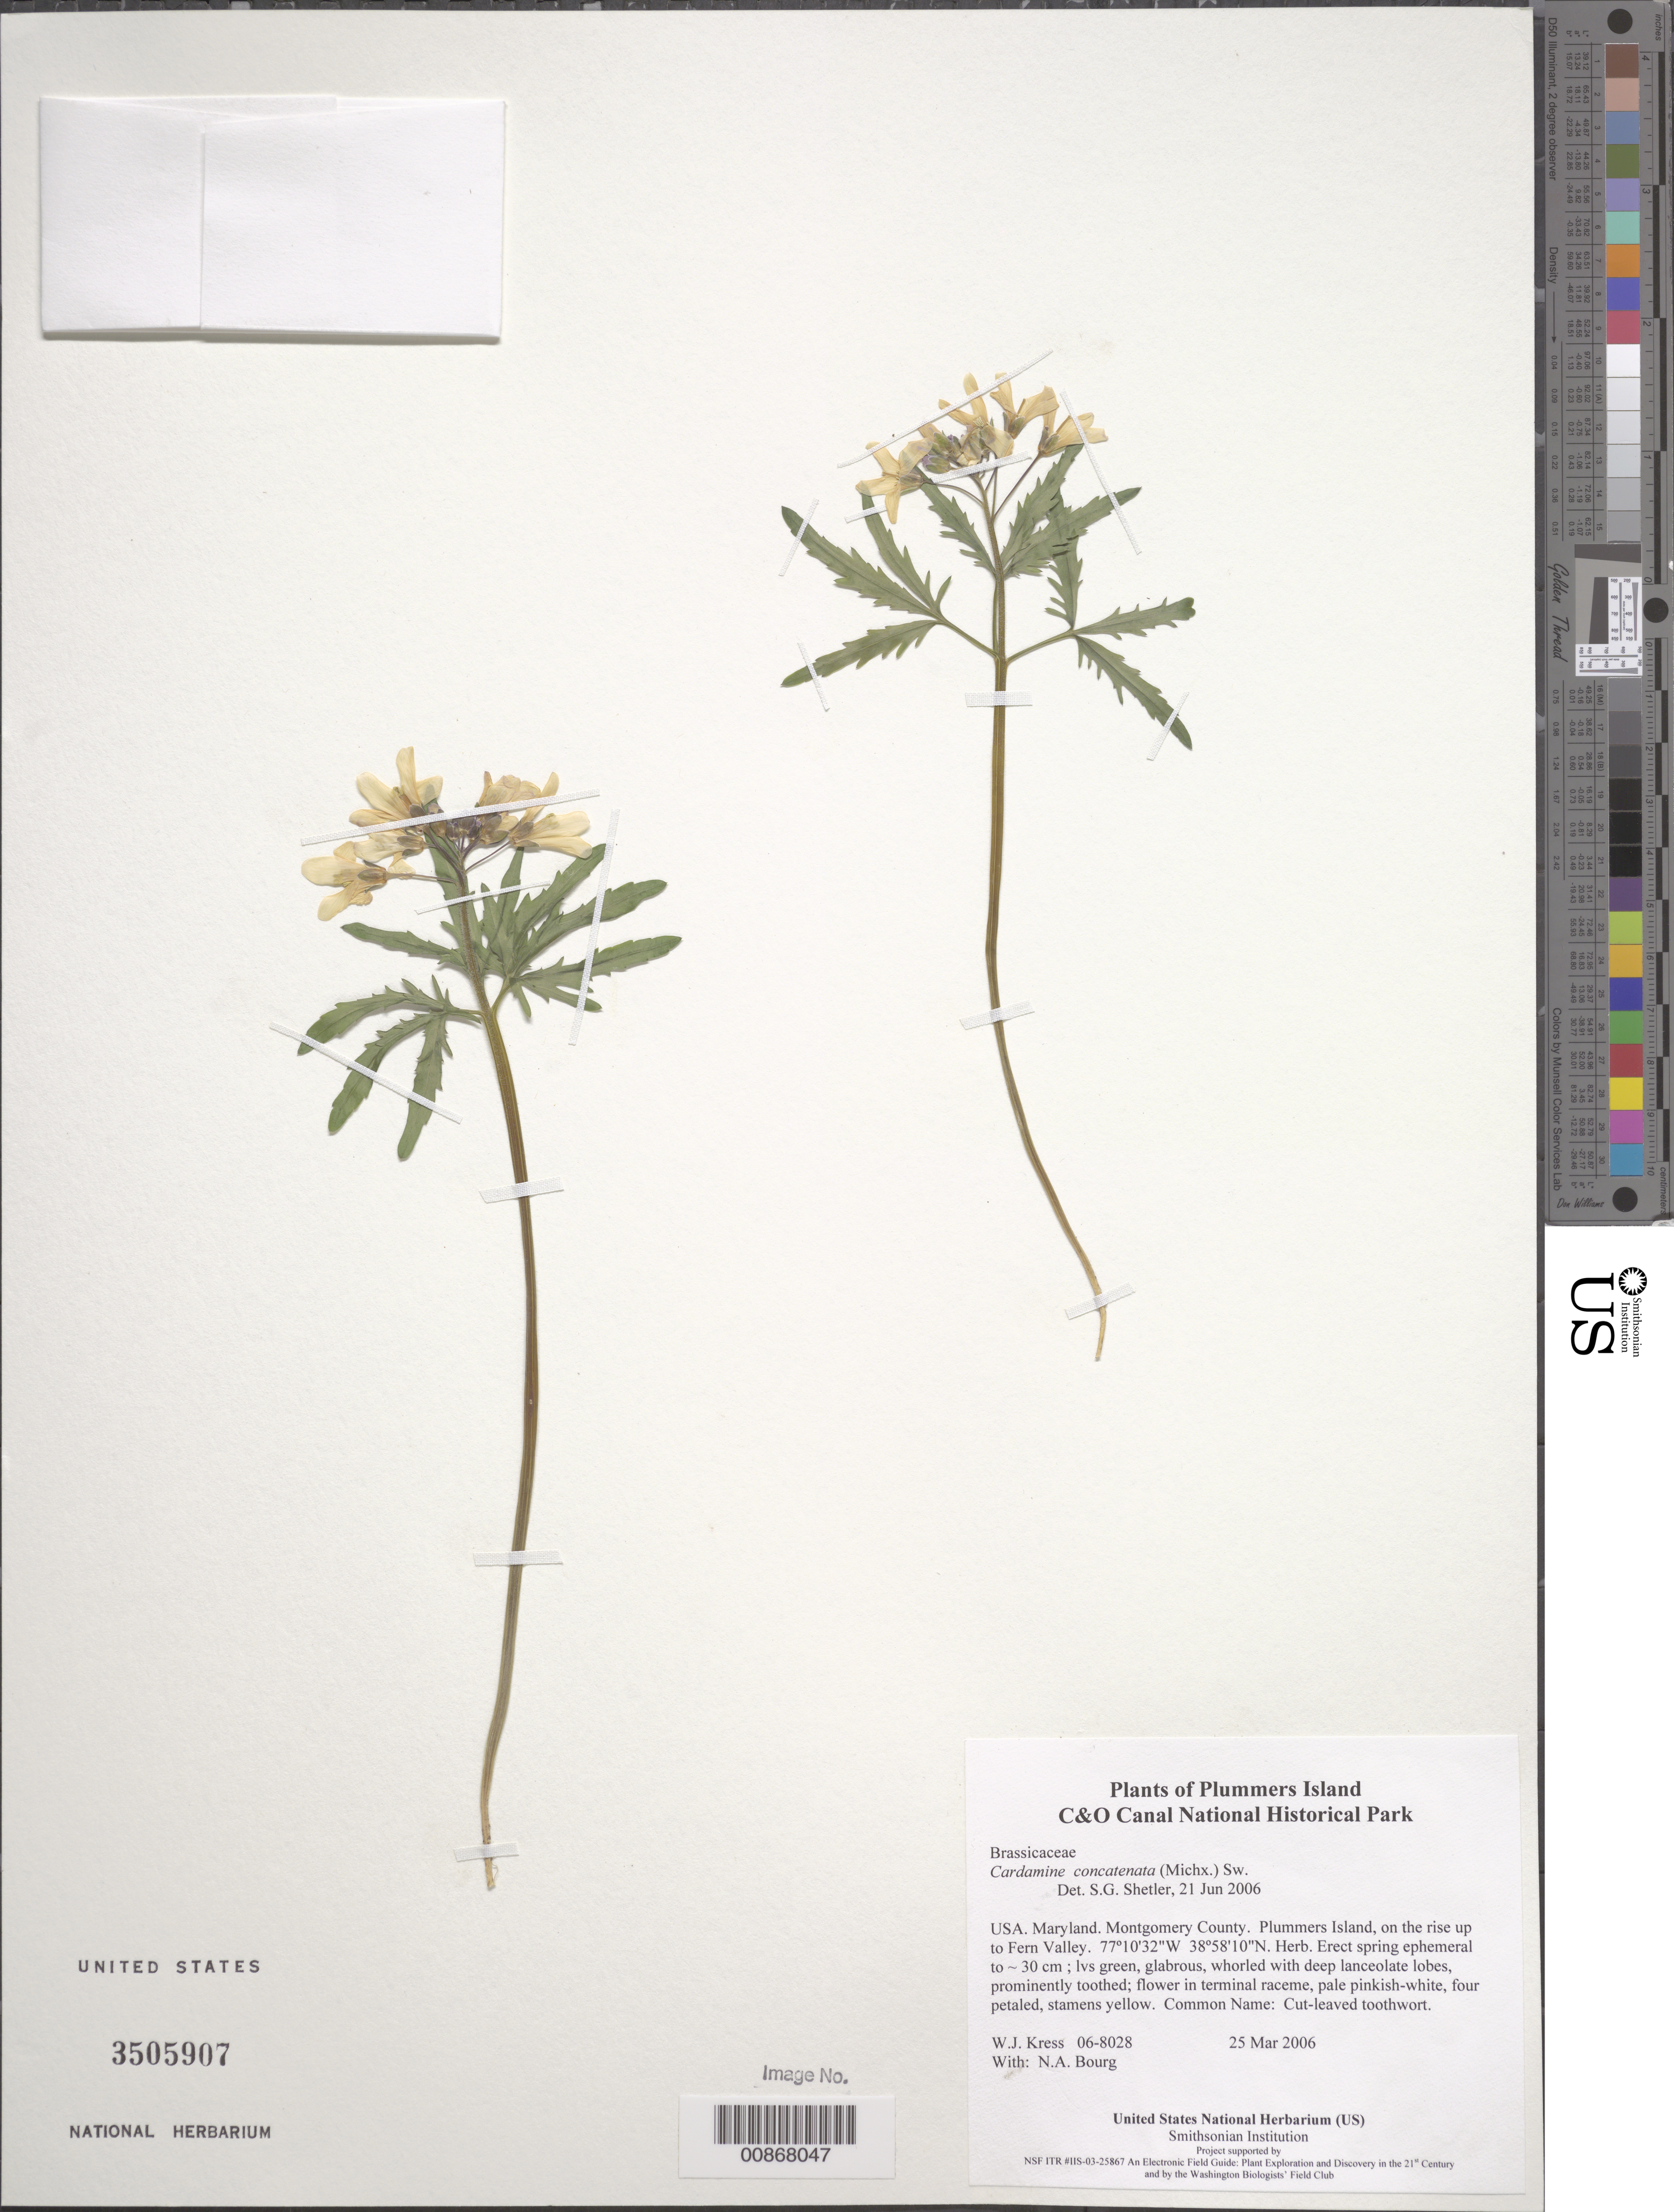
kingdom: Plantae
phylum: Tracheophyta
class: Magnoliopsida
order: Brassicales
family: Brassicaceae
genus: Cardamine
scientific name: Cardamine concatenata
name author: (Michx.) Sw.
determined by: Shetler, Stanwyn G., (US), NMNH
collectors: W. J. Kress & N. A. Bourg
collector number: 06-8028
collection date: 2006-03-25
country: United States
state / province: Maryland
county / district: Montgomery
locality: Chesapeake and Ohio Canal National Historical Park, Plummers Island, on the rise up to fern valley.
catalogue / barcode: US 3505907